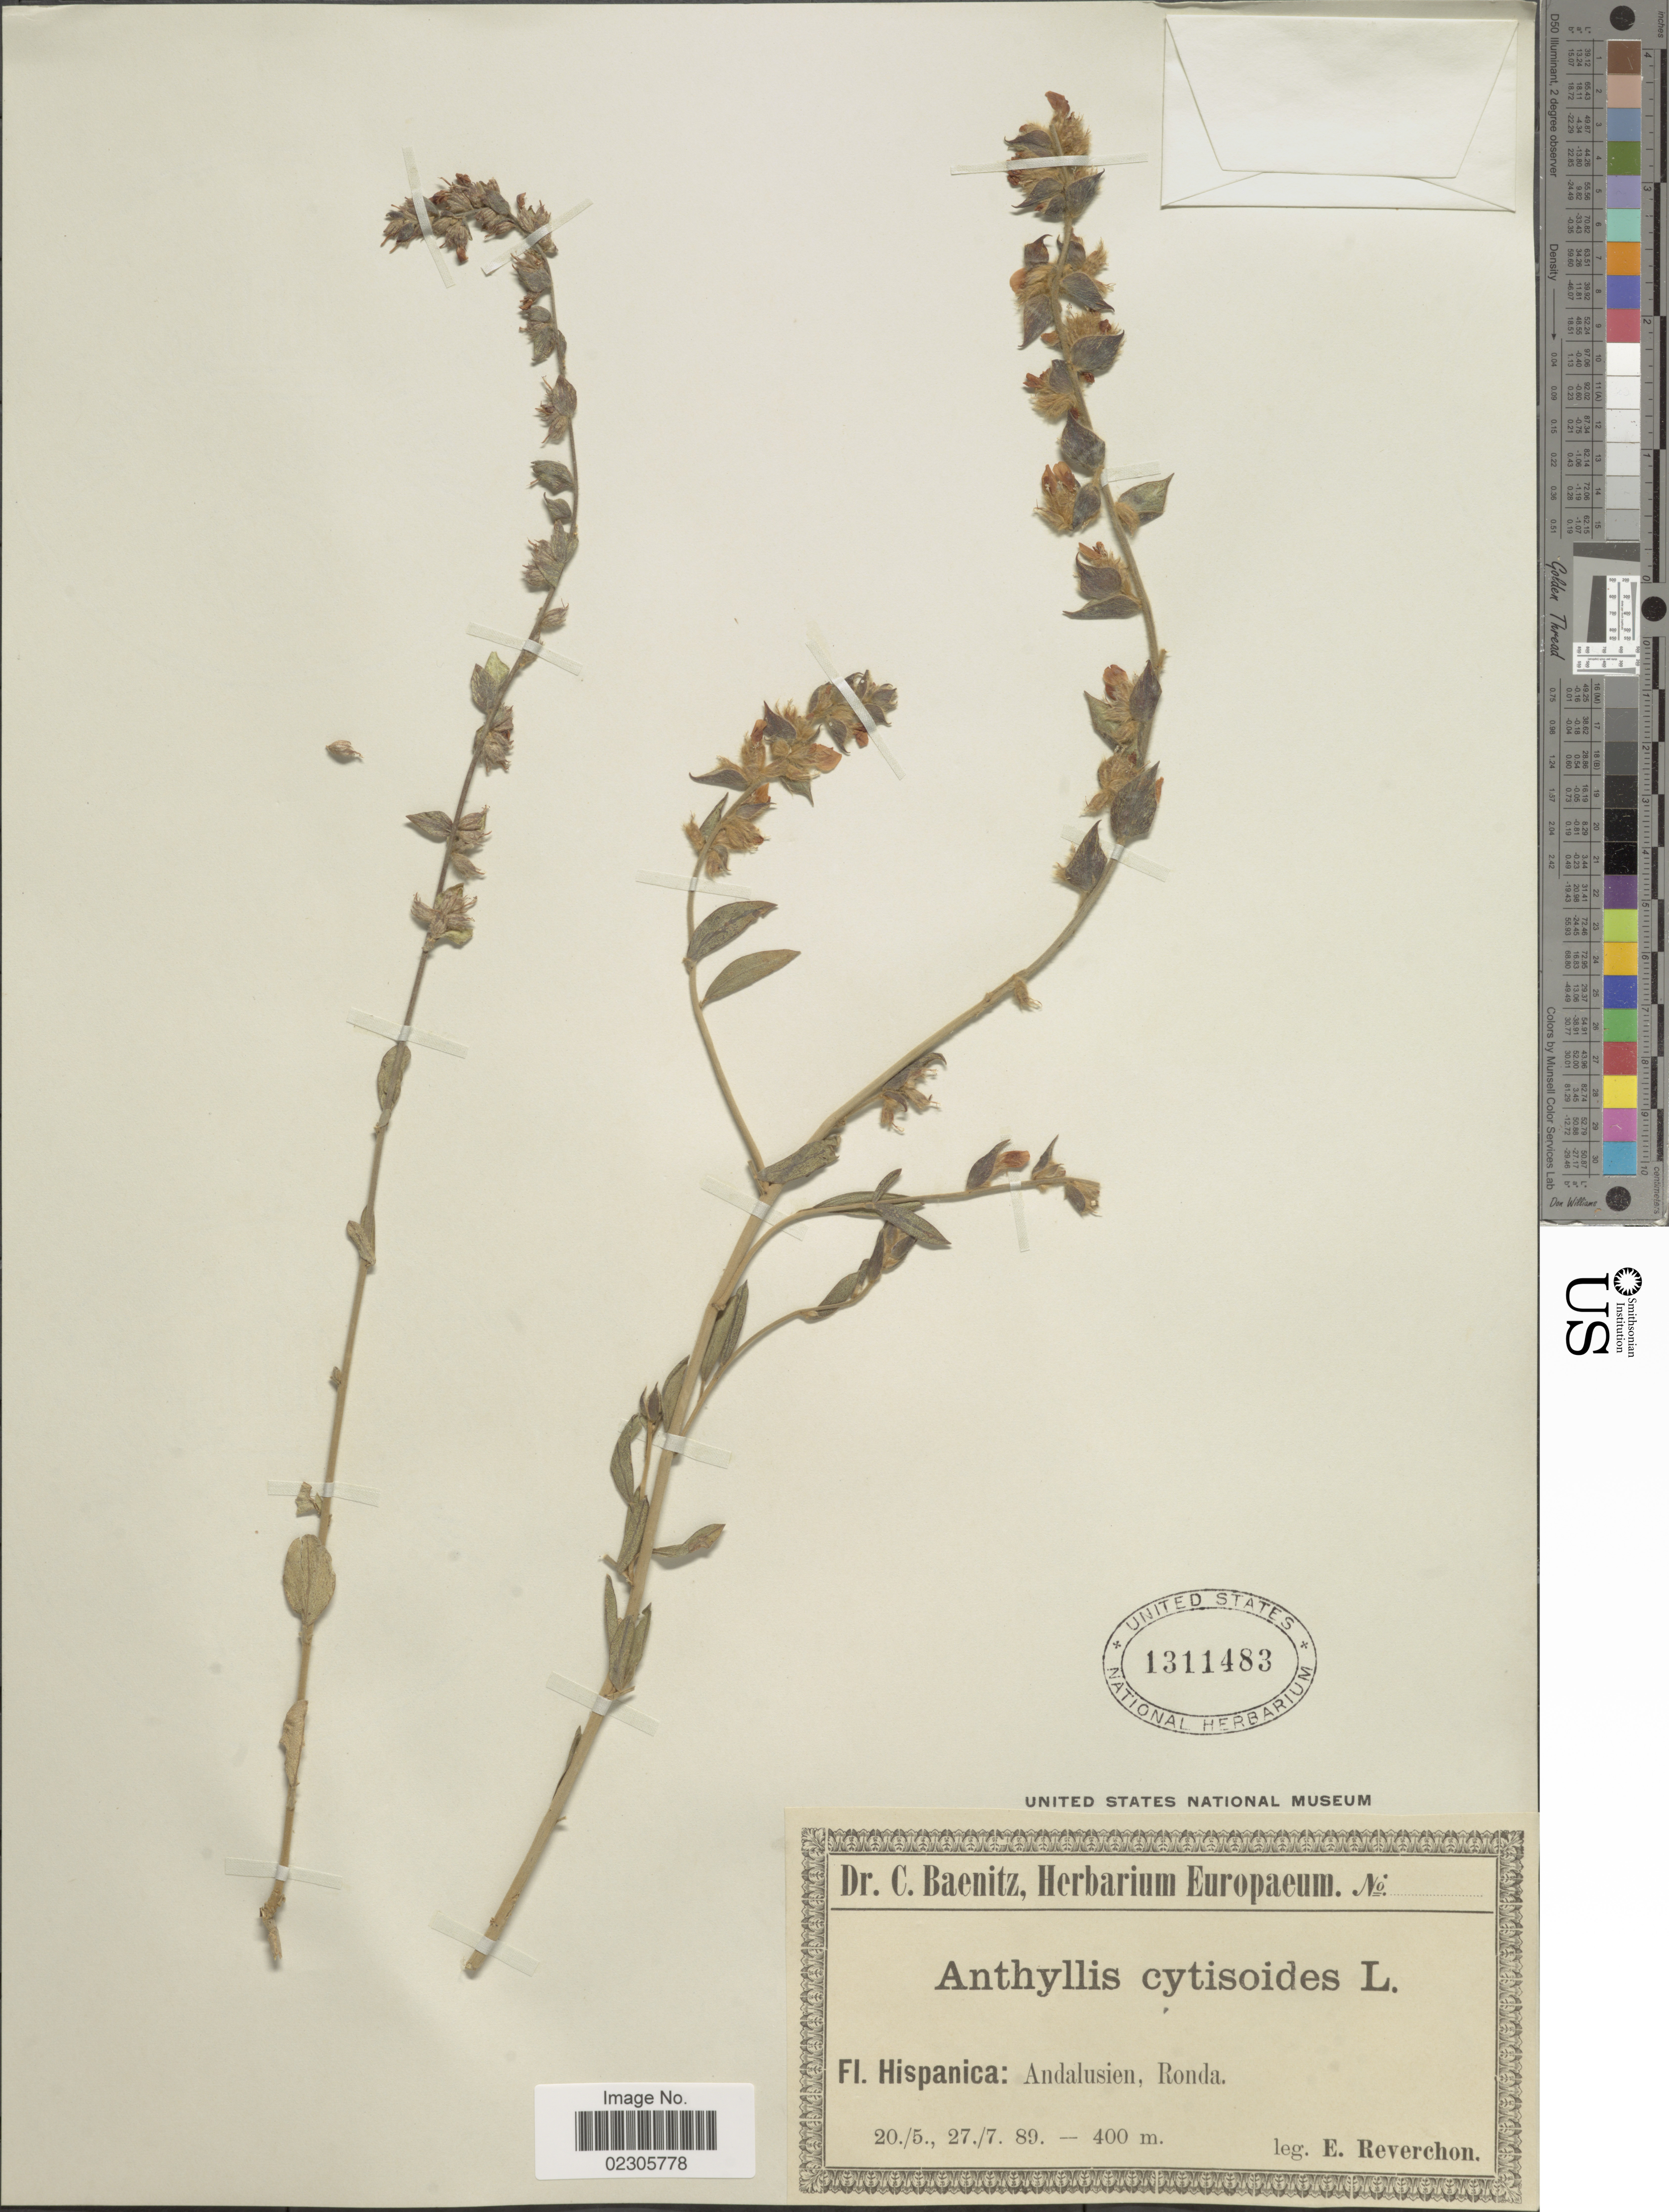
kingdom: Plantae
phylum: Tracheophyta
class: Magnoliopsida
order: Fabales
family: Fabaceae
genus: Anthyllis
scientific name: Anthyllis cytisoides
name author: L.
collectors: E. Reverchon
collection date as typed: Transcribed d/m/y: 20/5/89 to 27/7/89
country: Spain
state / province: Andalucía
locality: Fl. Hispanica: Andalusien, Ronda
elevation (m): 400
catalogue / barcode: US 1311483